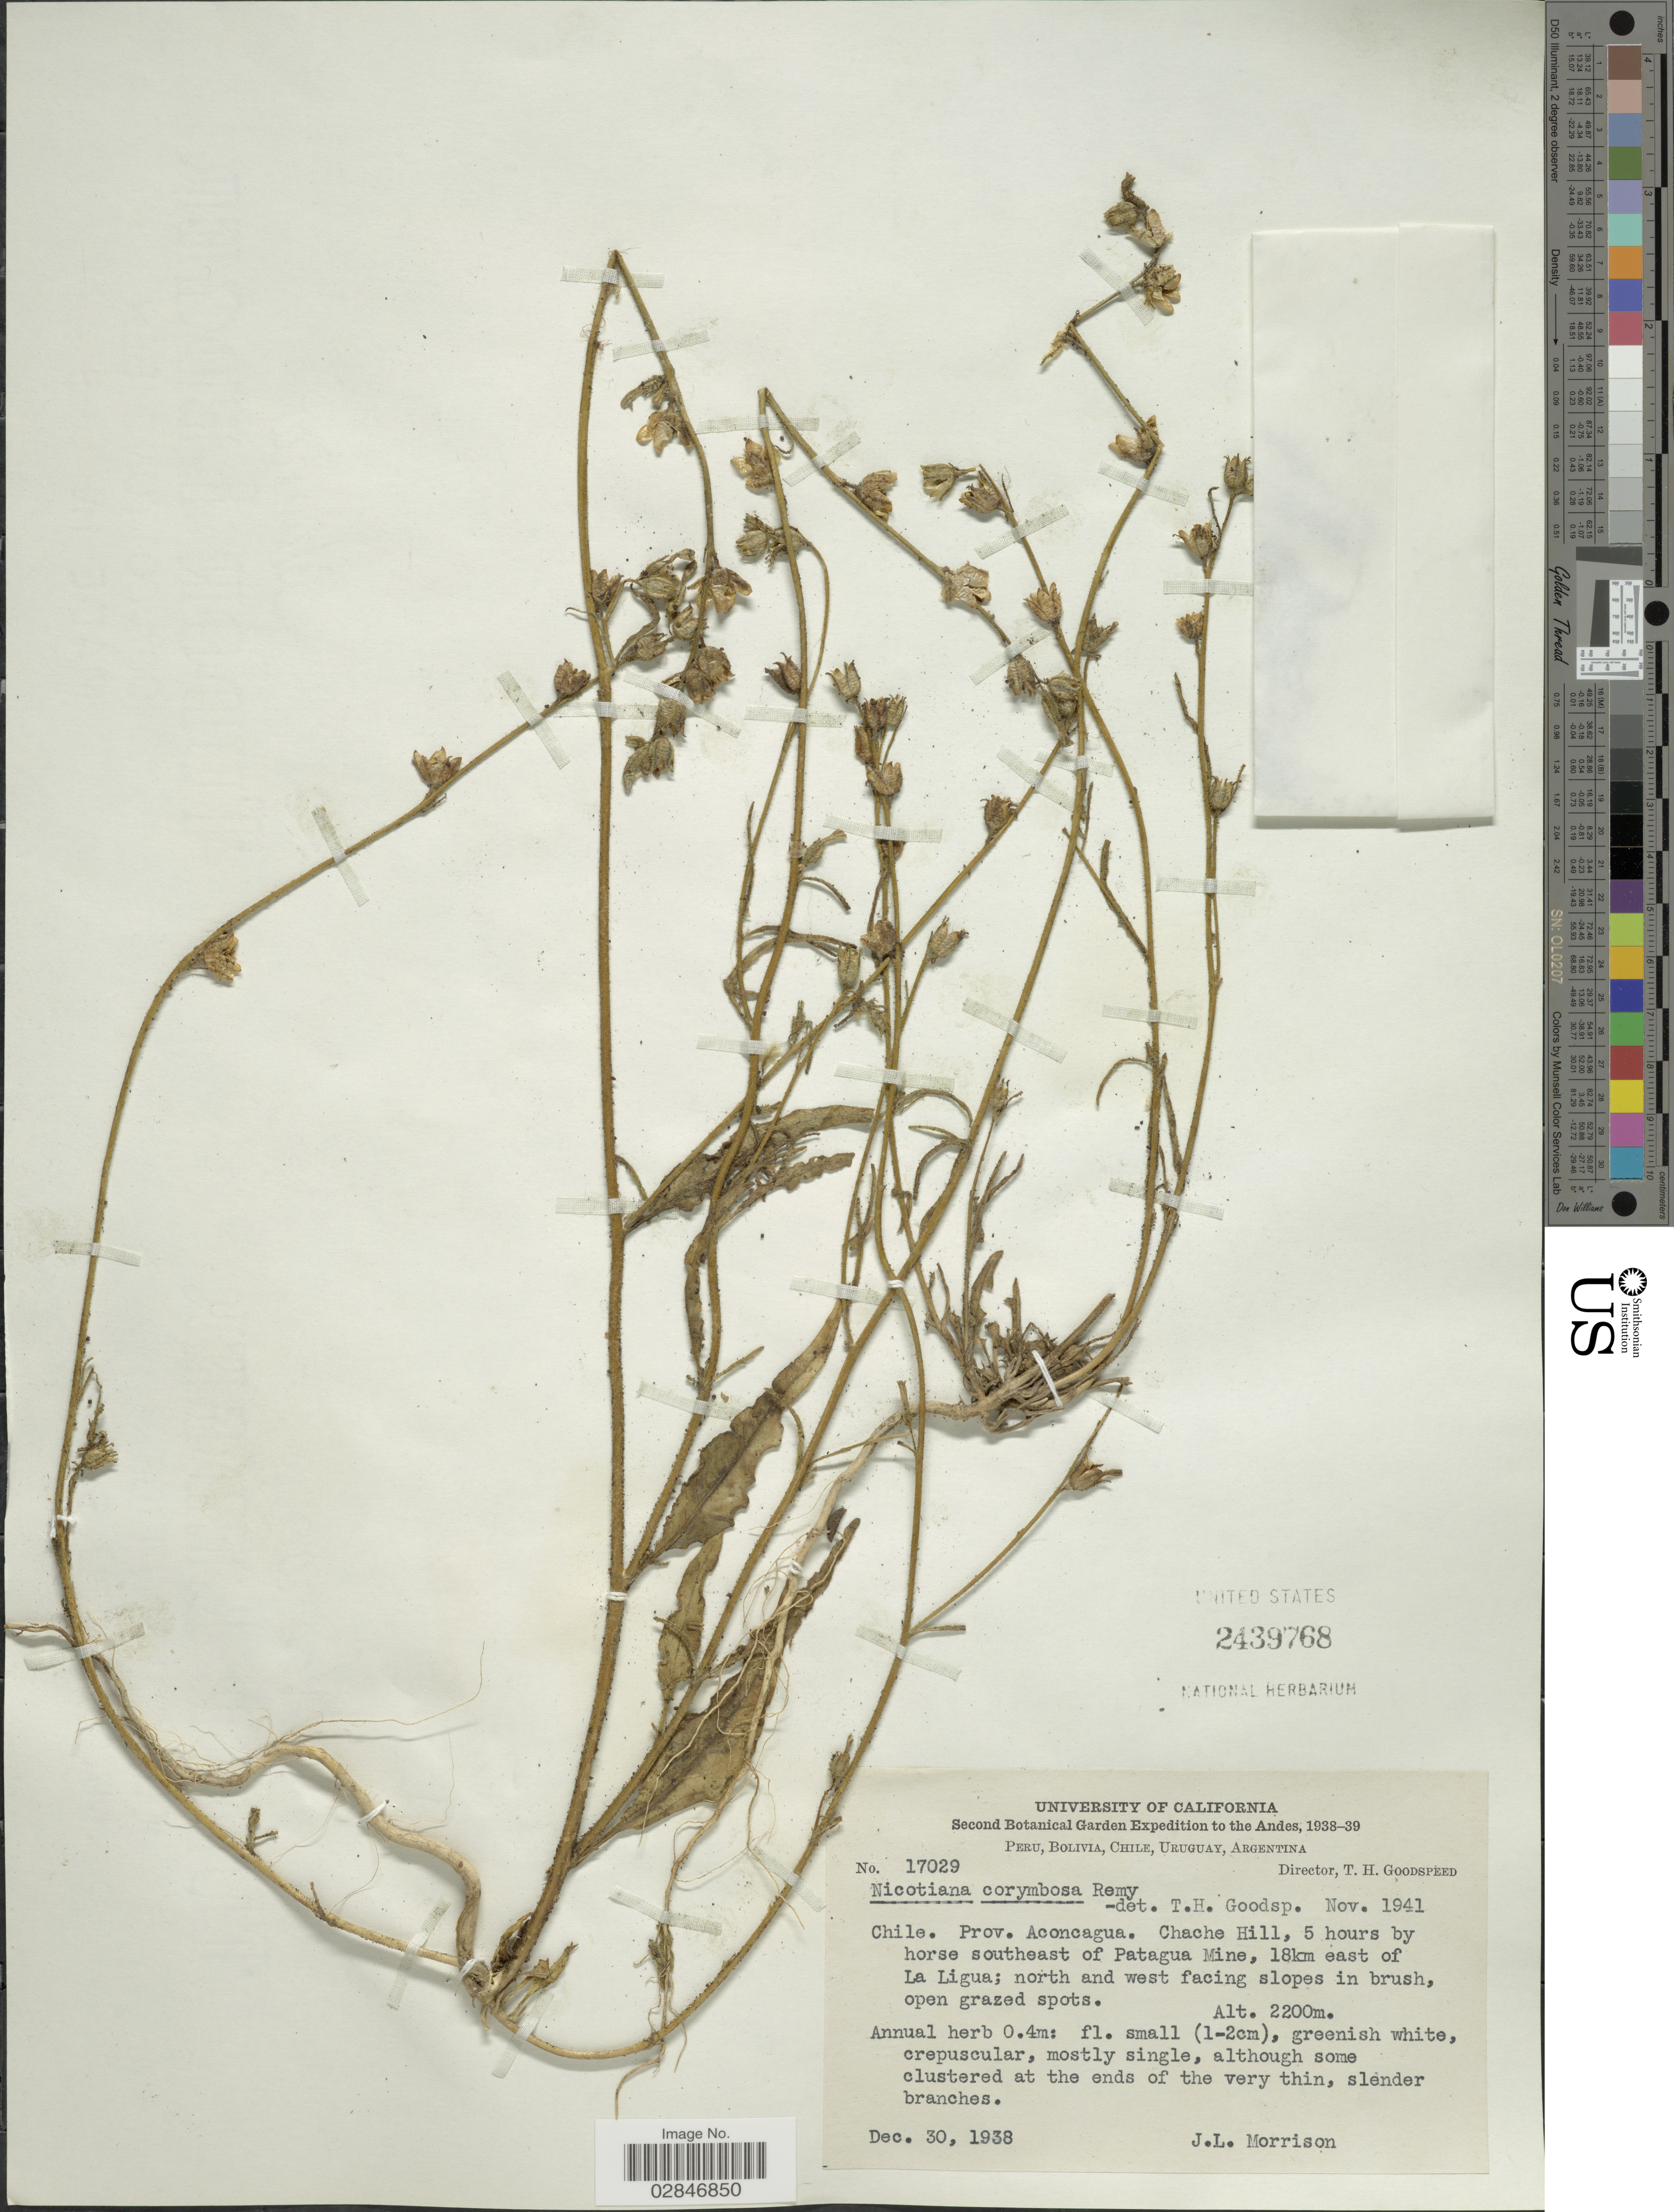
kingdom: Plantae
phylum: Tracheophyta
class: Magnoliopsida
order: Solanales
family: Solanaceae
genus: Nicotiana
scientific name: Nicotiana corymbosa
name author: J. Rémy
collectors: J. Morrison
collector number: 17029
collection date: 1938-12-30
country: Chile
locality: The Andes, Prov. Aconcagua. Cache Hill, 5 hours by horse southeast of Patagua Mine, 18km east of La Ligua; north and west facing slopes in brush, open grazed spots.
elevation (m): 2200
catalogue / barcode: US 2439768